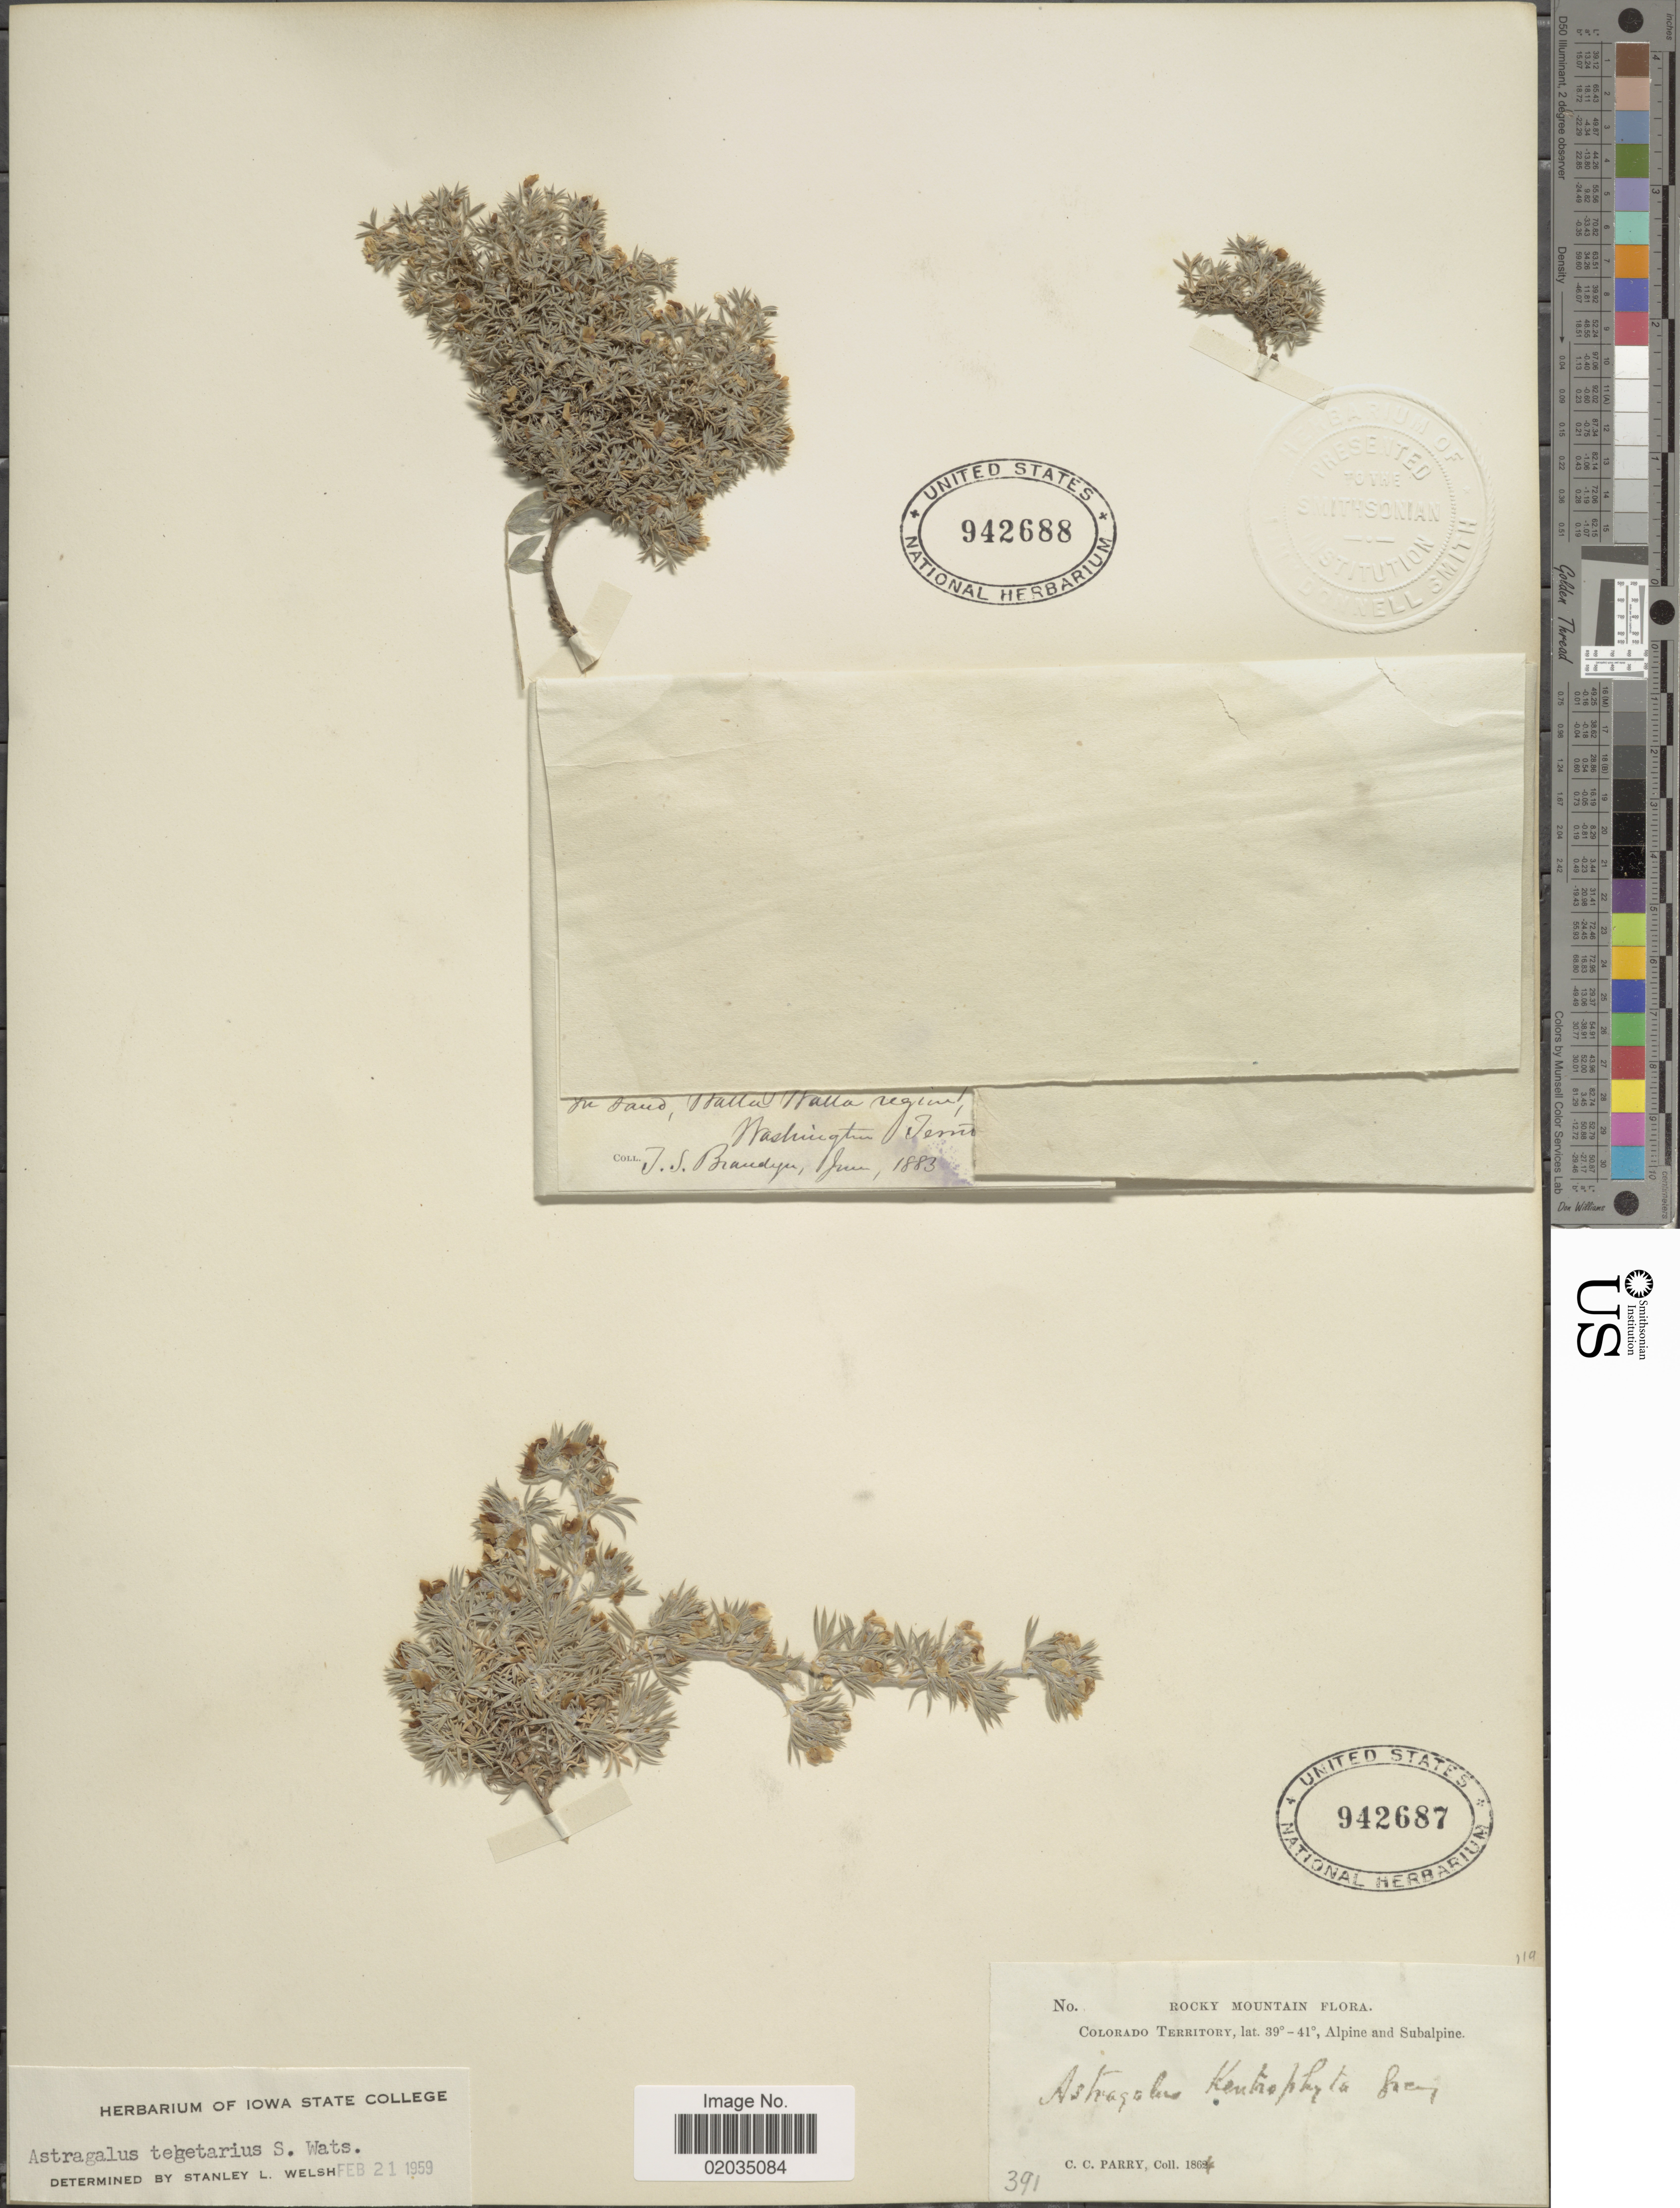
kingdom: Plantae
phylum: Tracheophyta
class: Magnoliopsida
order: Fabales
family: Fabaceae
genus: Astragalus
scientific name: Astragalus tegetarius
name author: S. Watson in C. King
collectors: J. S. Brandegee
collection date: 1883-06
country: United States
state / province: Washington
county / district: Walla Walla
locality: In sand, Walla Walla region, Washington Terr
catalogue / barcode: US 942688-2